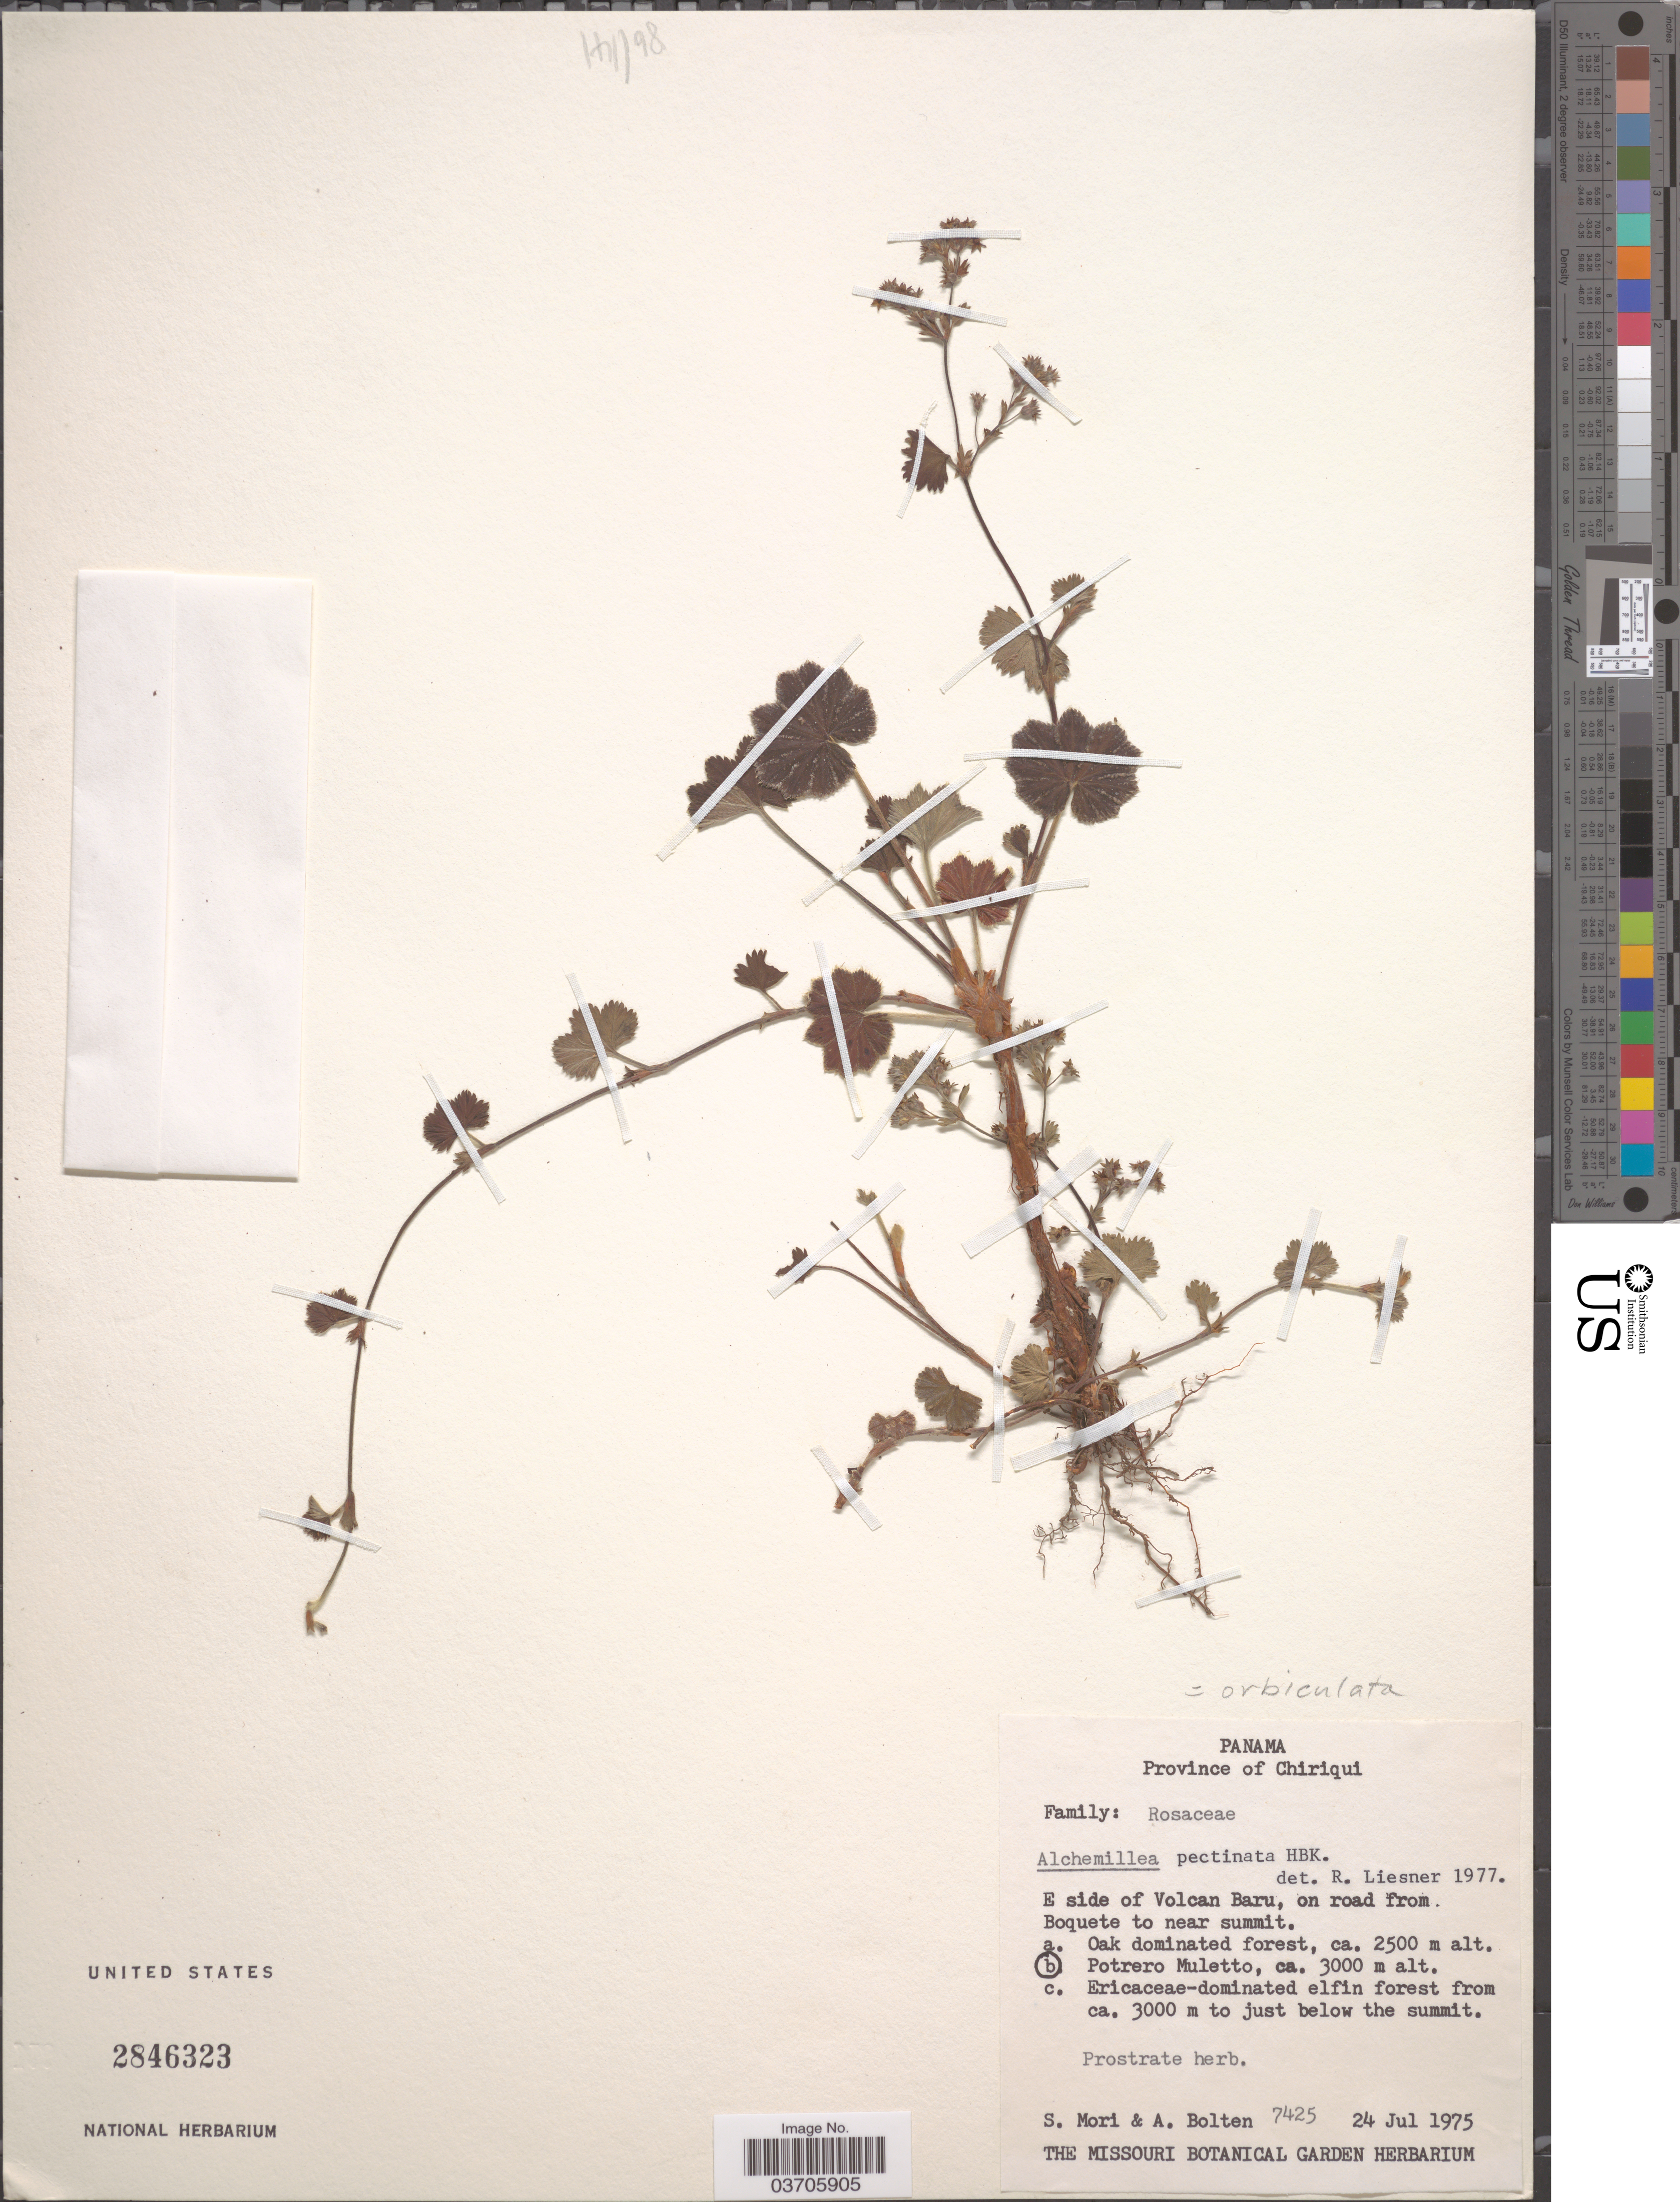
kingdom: Plantae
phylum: Tracheophyta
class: Magnoliopsida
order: Rosales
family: Rosaceae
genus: Lachemilla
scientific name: Lachemilla pectinata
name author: (Kunth) Rothm.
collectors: S. Mori & A. Bolten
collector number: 7425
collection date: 1975-07-24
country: Panama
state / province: Chiriqui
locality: E side of Volcan Baru, on road from Boquete to near summit. Potrero Muletto.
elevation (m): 3000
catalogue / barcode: US 2846323